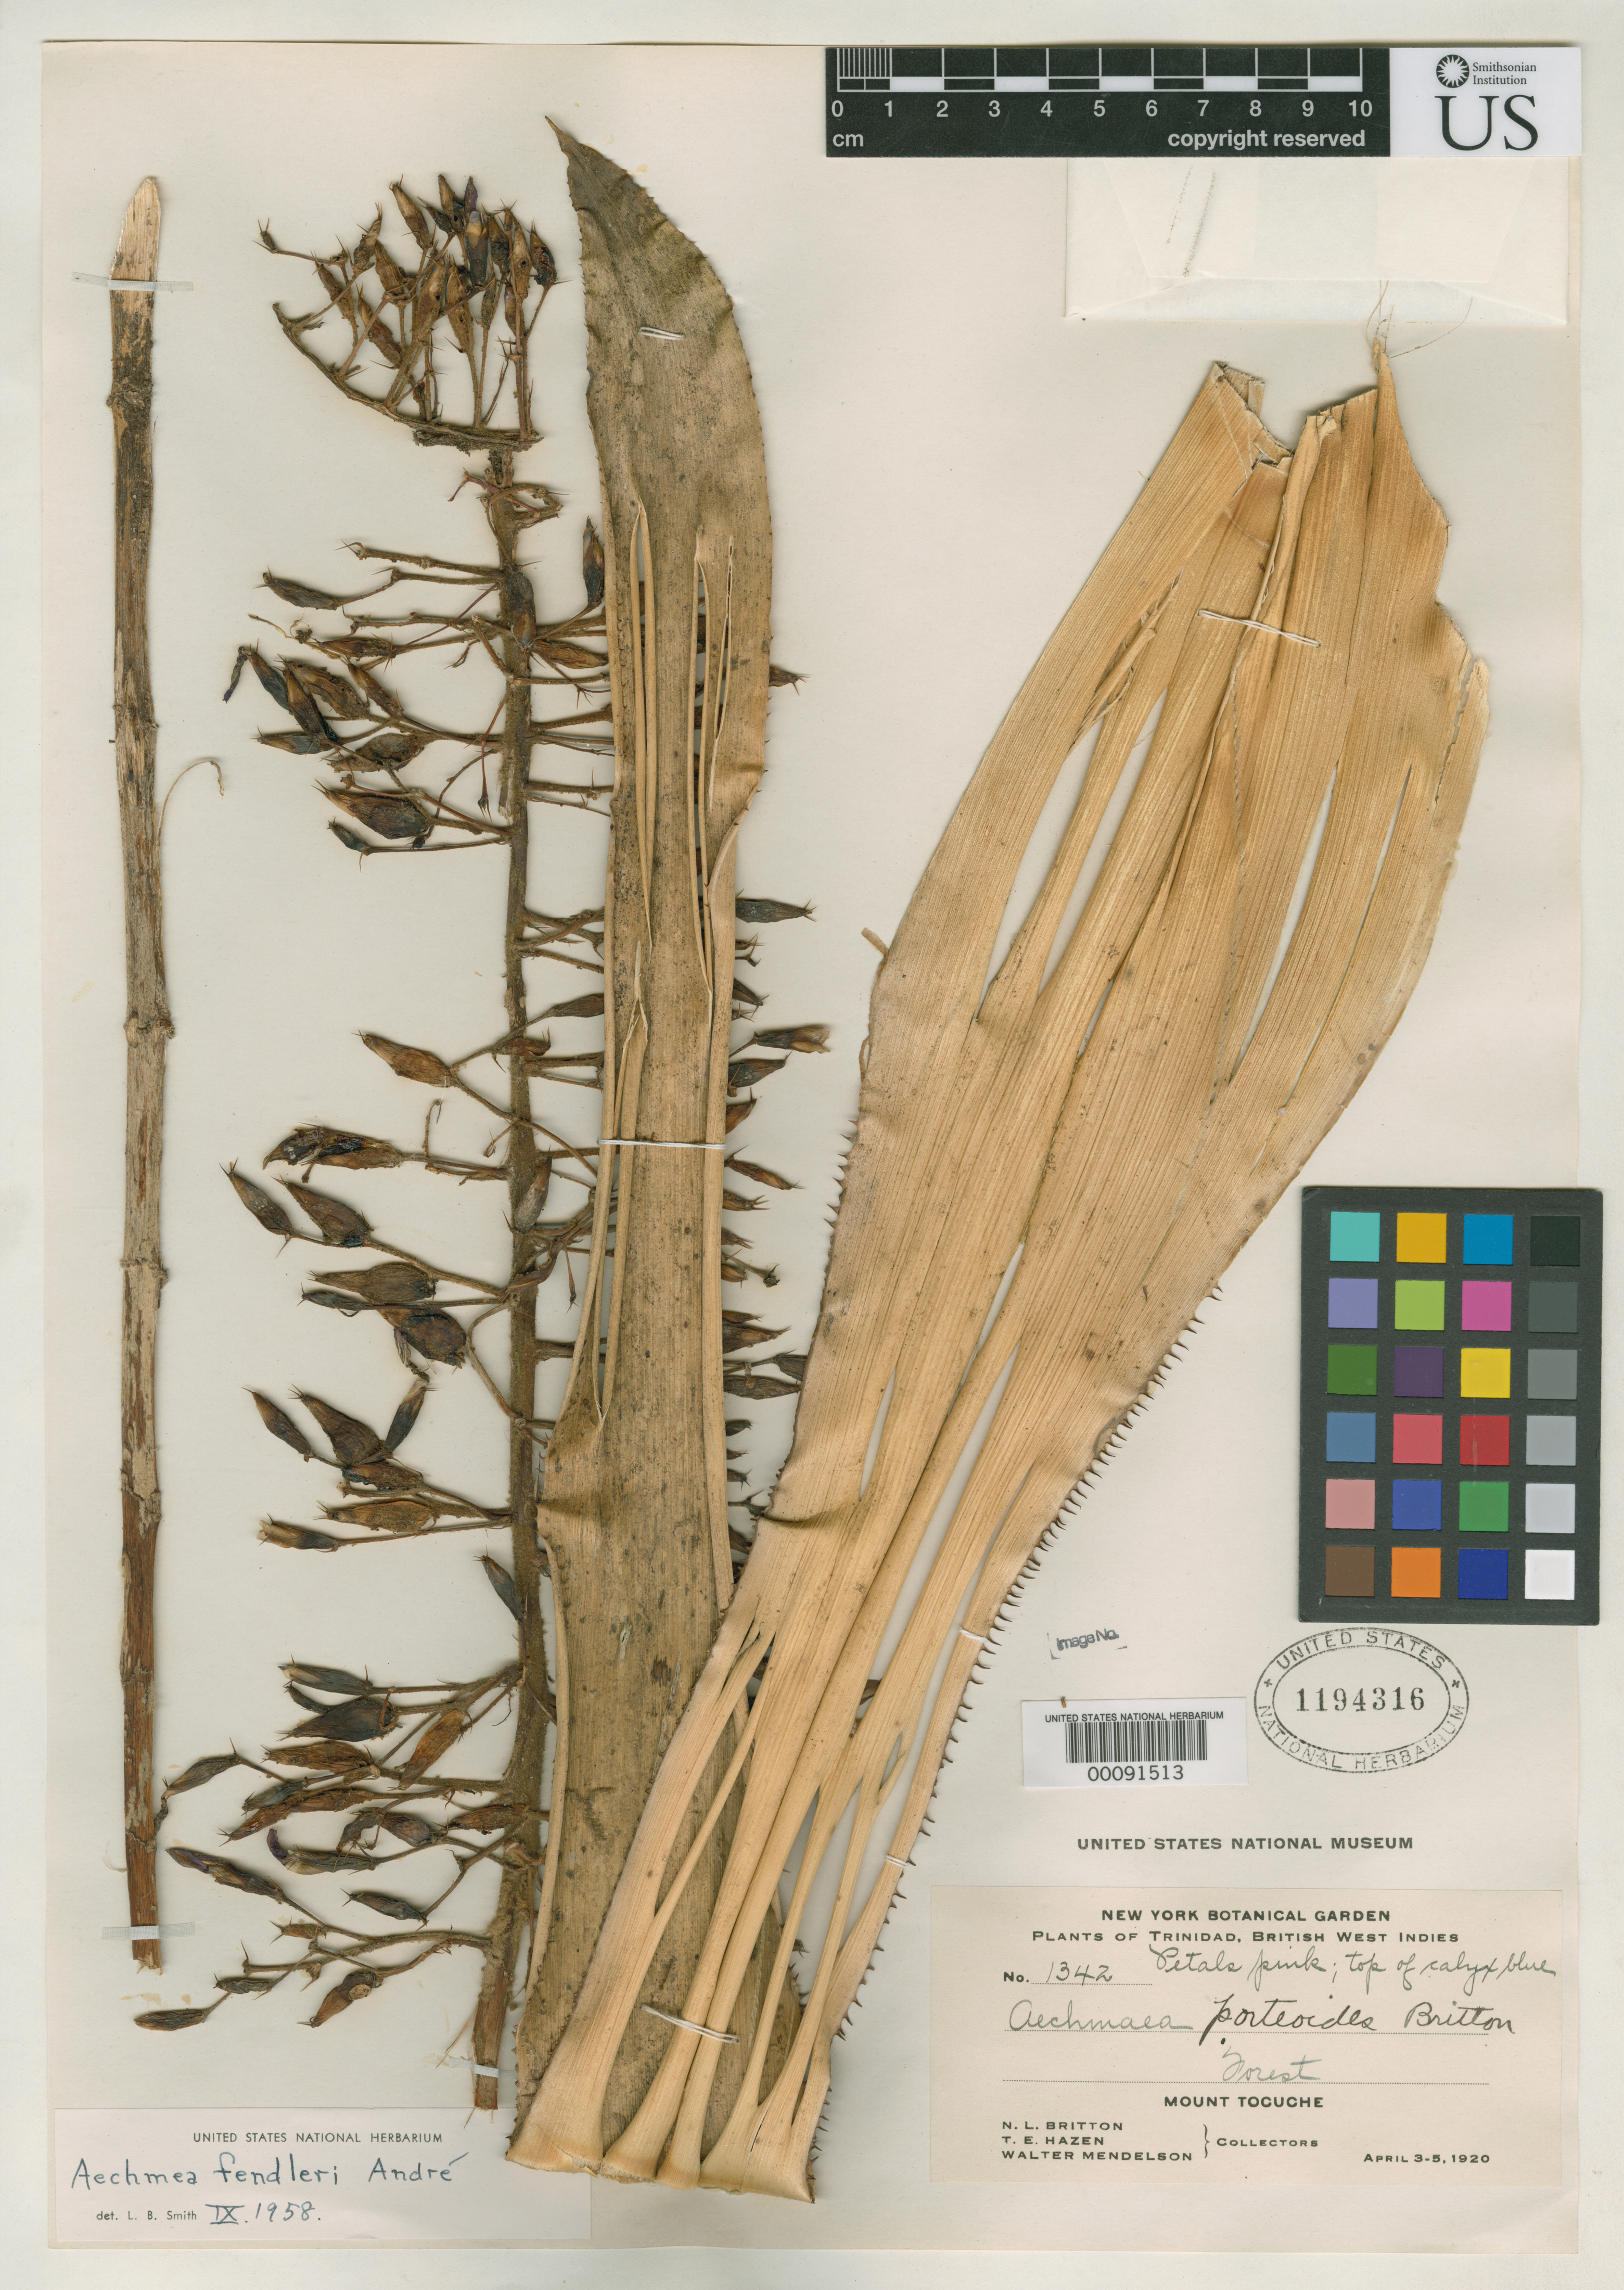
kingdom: Plantae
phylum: Tracheophyta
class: Liliopsida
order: Poales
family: Bromeliaceae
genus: Aechmea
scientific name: Aechmea porteoides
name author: Britton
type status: Isotype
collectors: N. Britton, T. E. Hazen & W. Mendelson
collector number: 1342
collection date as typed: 03 Apr 1920 to 05 Apr 1920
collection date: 1920-04-03/1920-04-05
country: Trinidad and Tobago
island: Trinidad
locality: Mount Tocuche.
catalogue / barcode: US 1194316